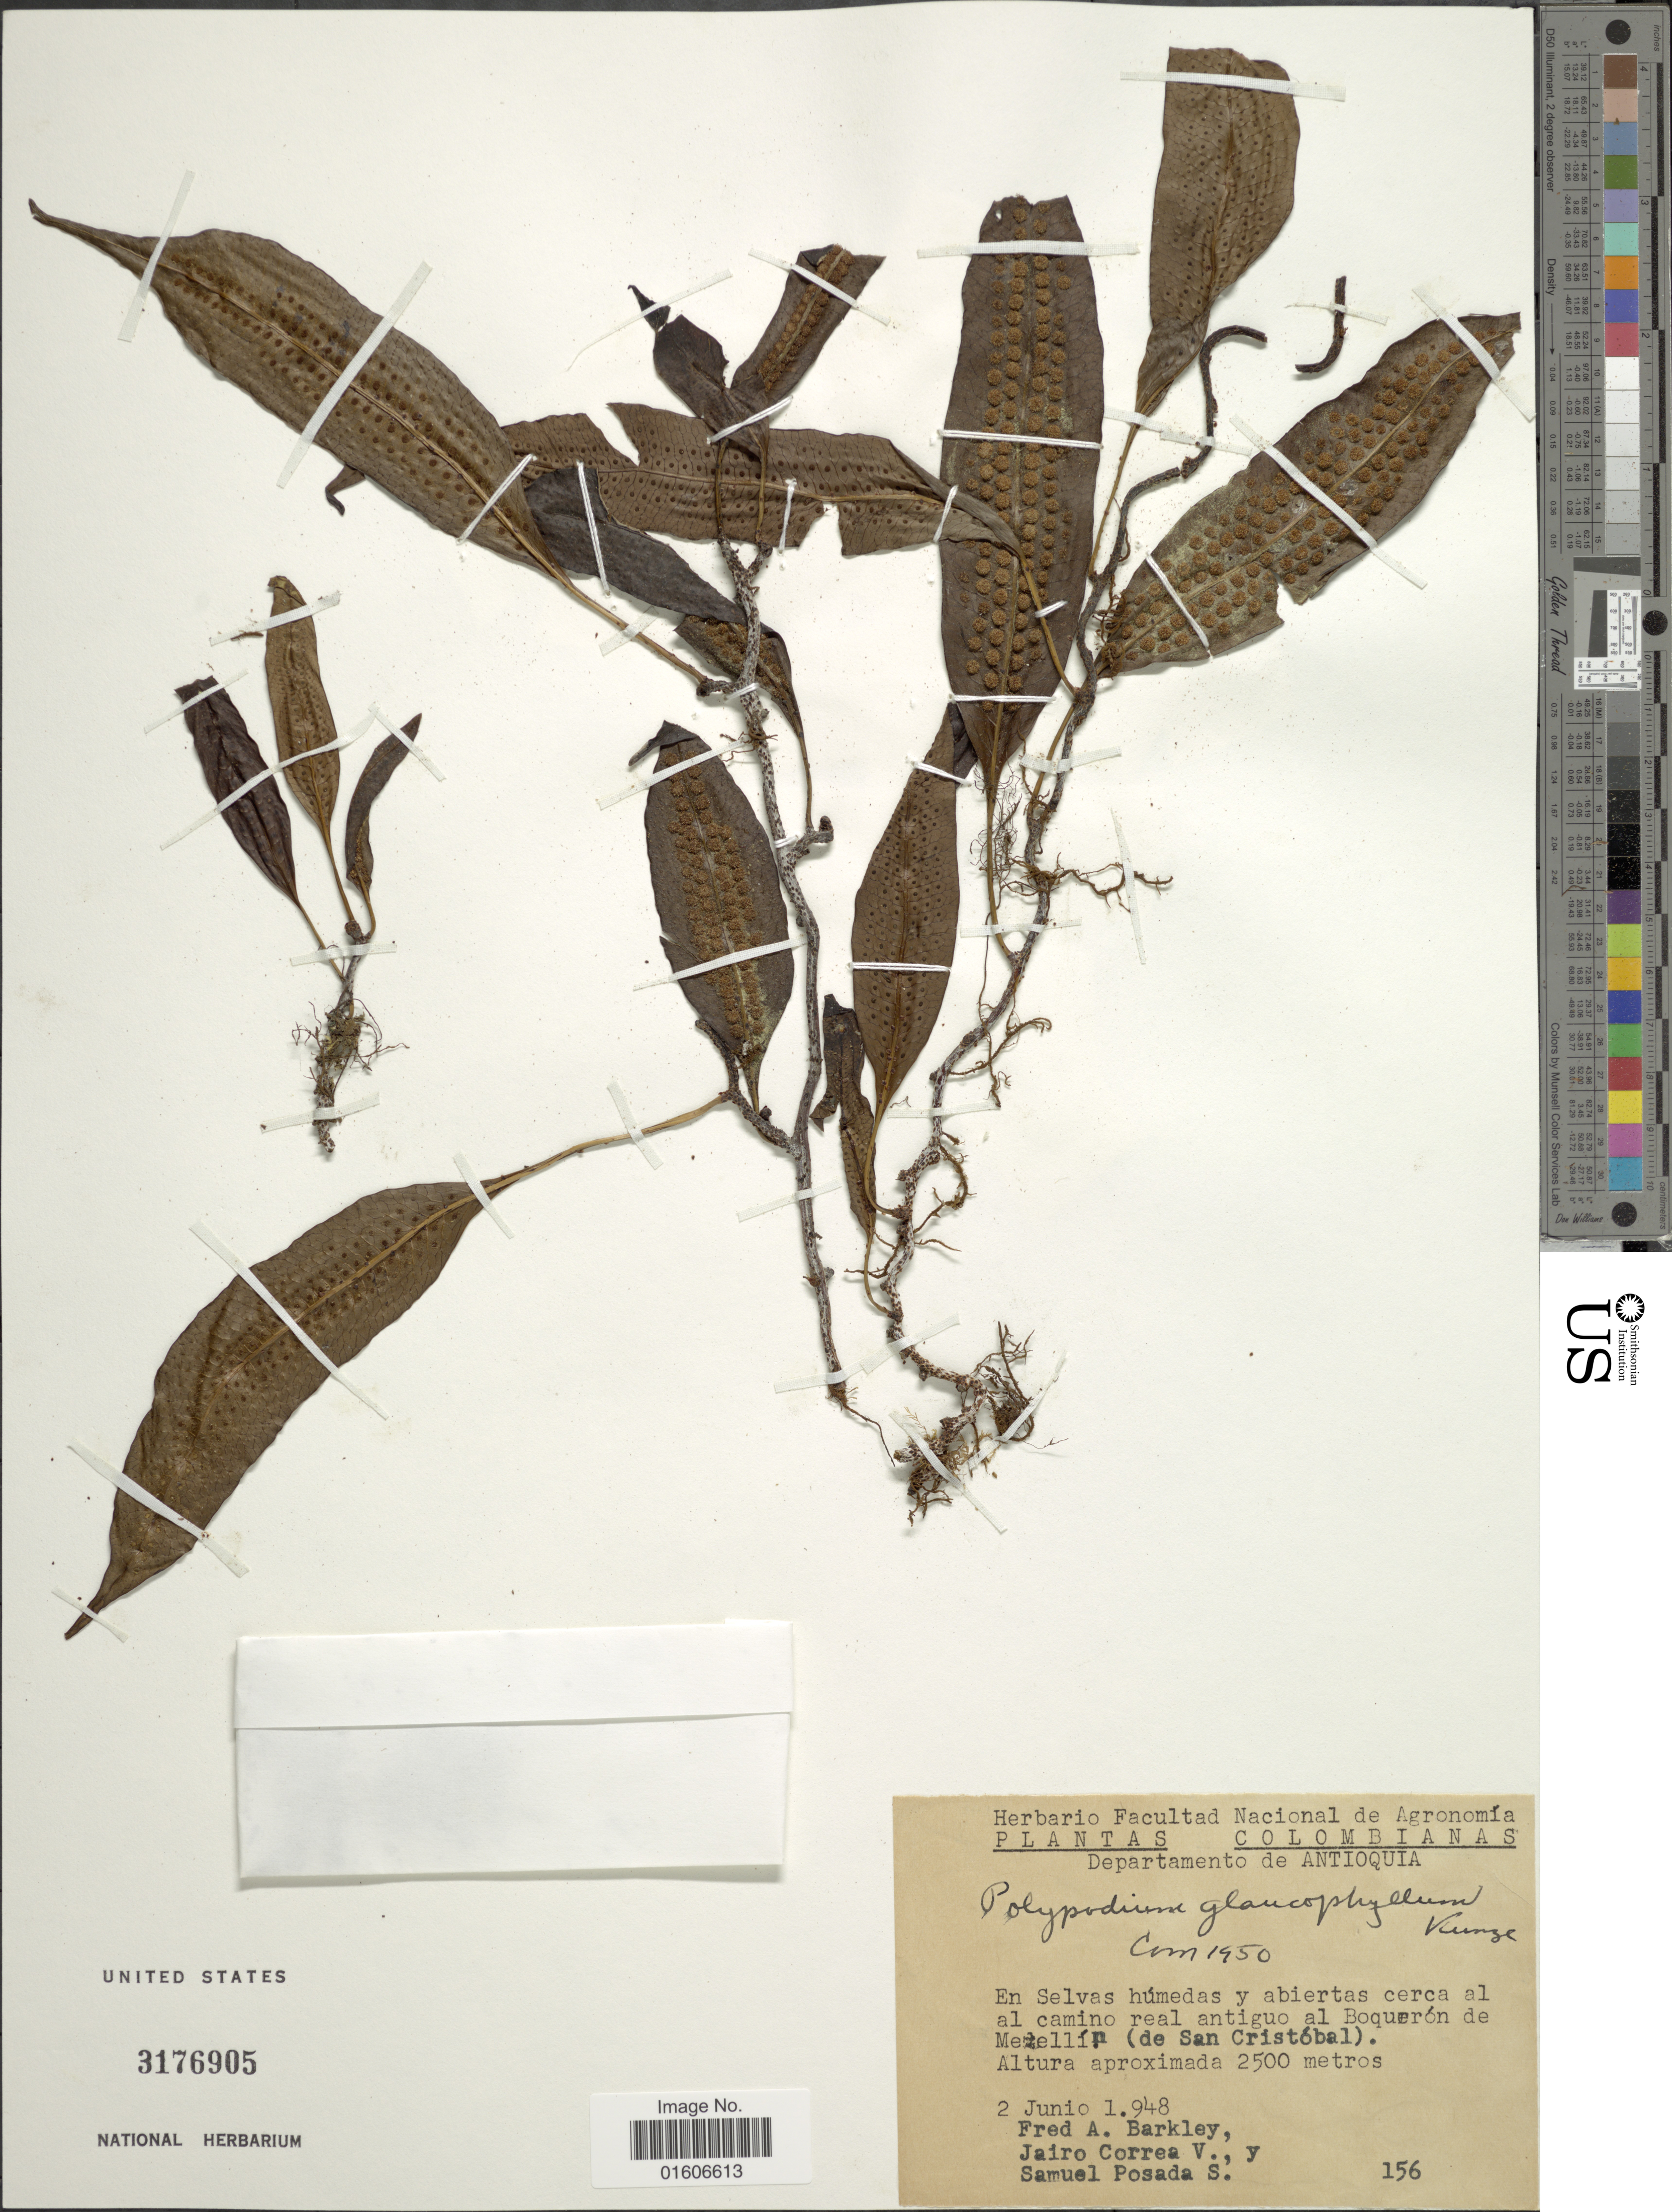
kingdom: Plantae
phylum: Tracheophyta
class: Polypodiopsida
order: Polypodiales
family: Polypodiaceae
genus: Serpocaulon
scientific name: Serpocaulon levigatum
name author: (Cav.) A.R. Sm.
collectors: F. A. Barkley & J. Correa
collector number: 156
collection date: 1948-06-02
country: Colombia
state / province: Antioquia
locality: Departamento de Anrtioqua. En Selvas húmedas y abiertas cerca al al camino real antiguo al Boquerón de Mezellíp (de San Cristóbal).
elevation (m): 2500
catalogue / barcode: US 3176905